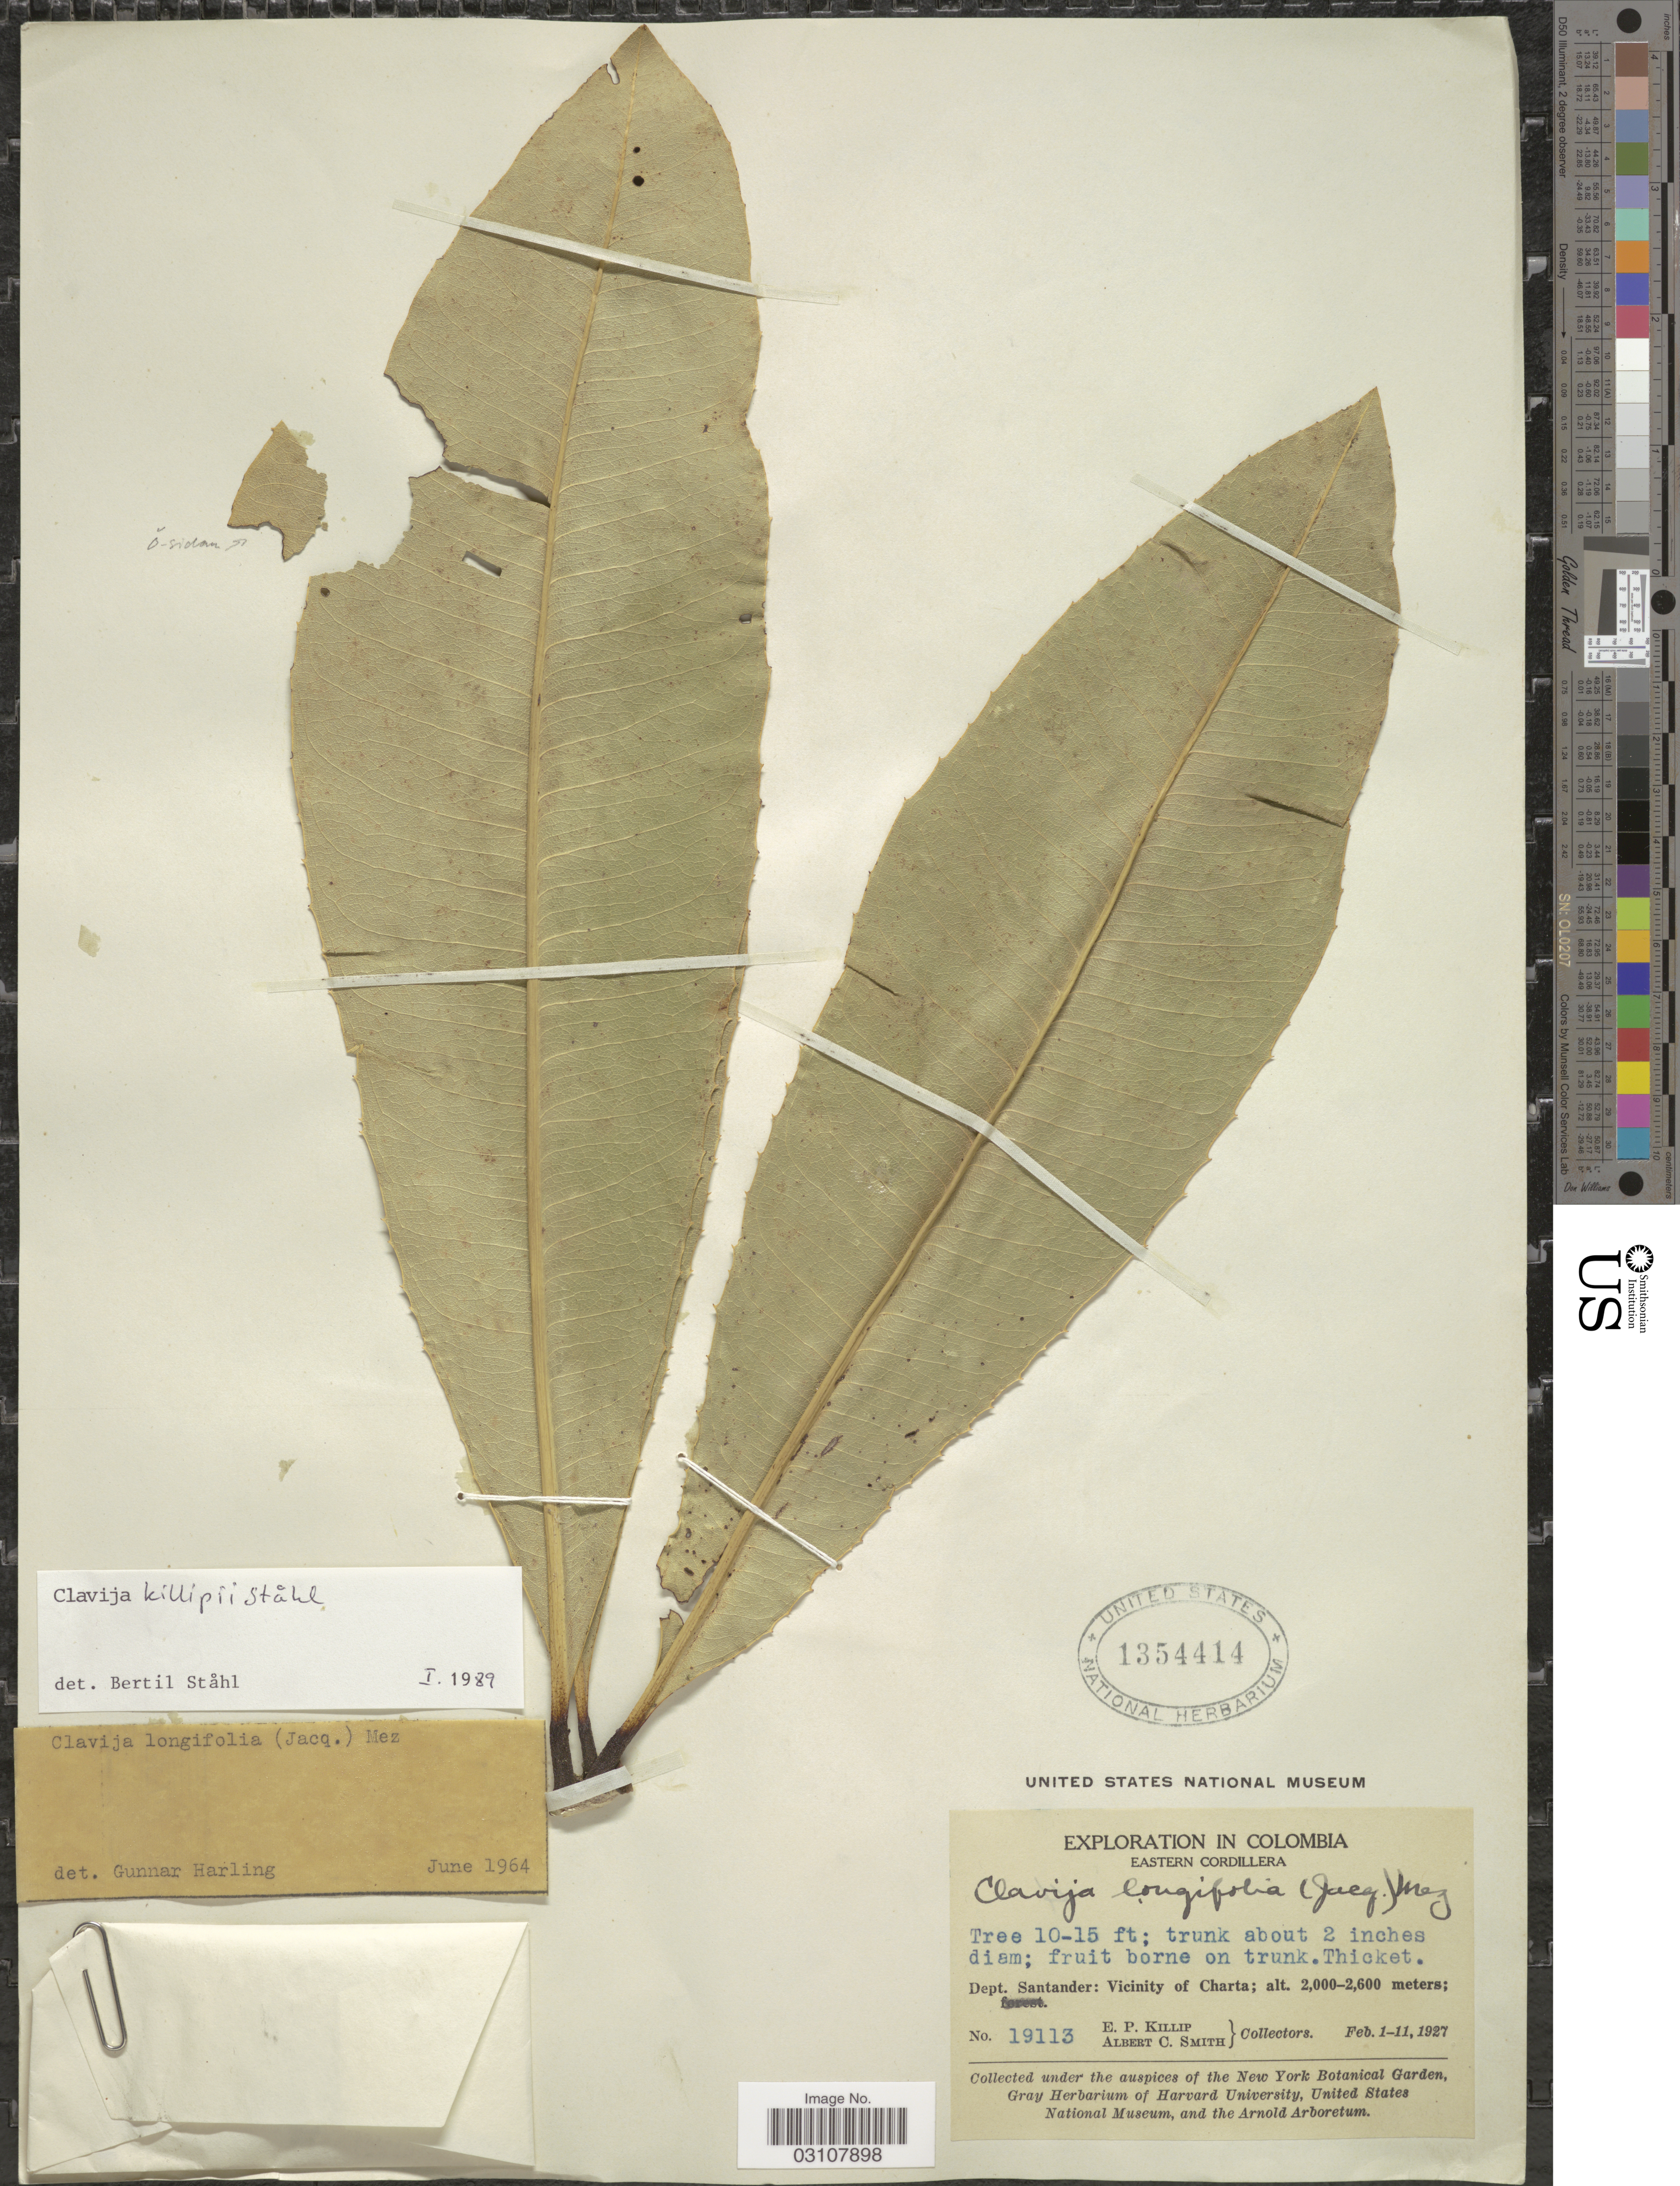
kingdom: Plantae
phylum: Tracheophyta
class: Magnoliopsida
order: Ericales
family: Primulaceae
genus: Clavija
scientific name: Clavija killipii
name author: B. Ståhl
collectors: E. P. Killip & A. C. Smith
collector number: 19113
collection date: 1927-02-01/1927-02-11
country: Colombia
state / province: Santander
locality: Eastern Cordillera. Dept. Santander: Vicinity of Charta.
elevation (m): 2000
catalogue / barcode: US 1354414